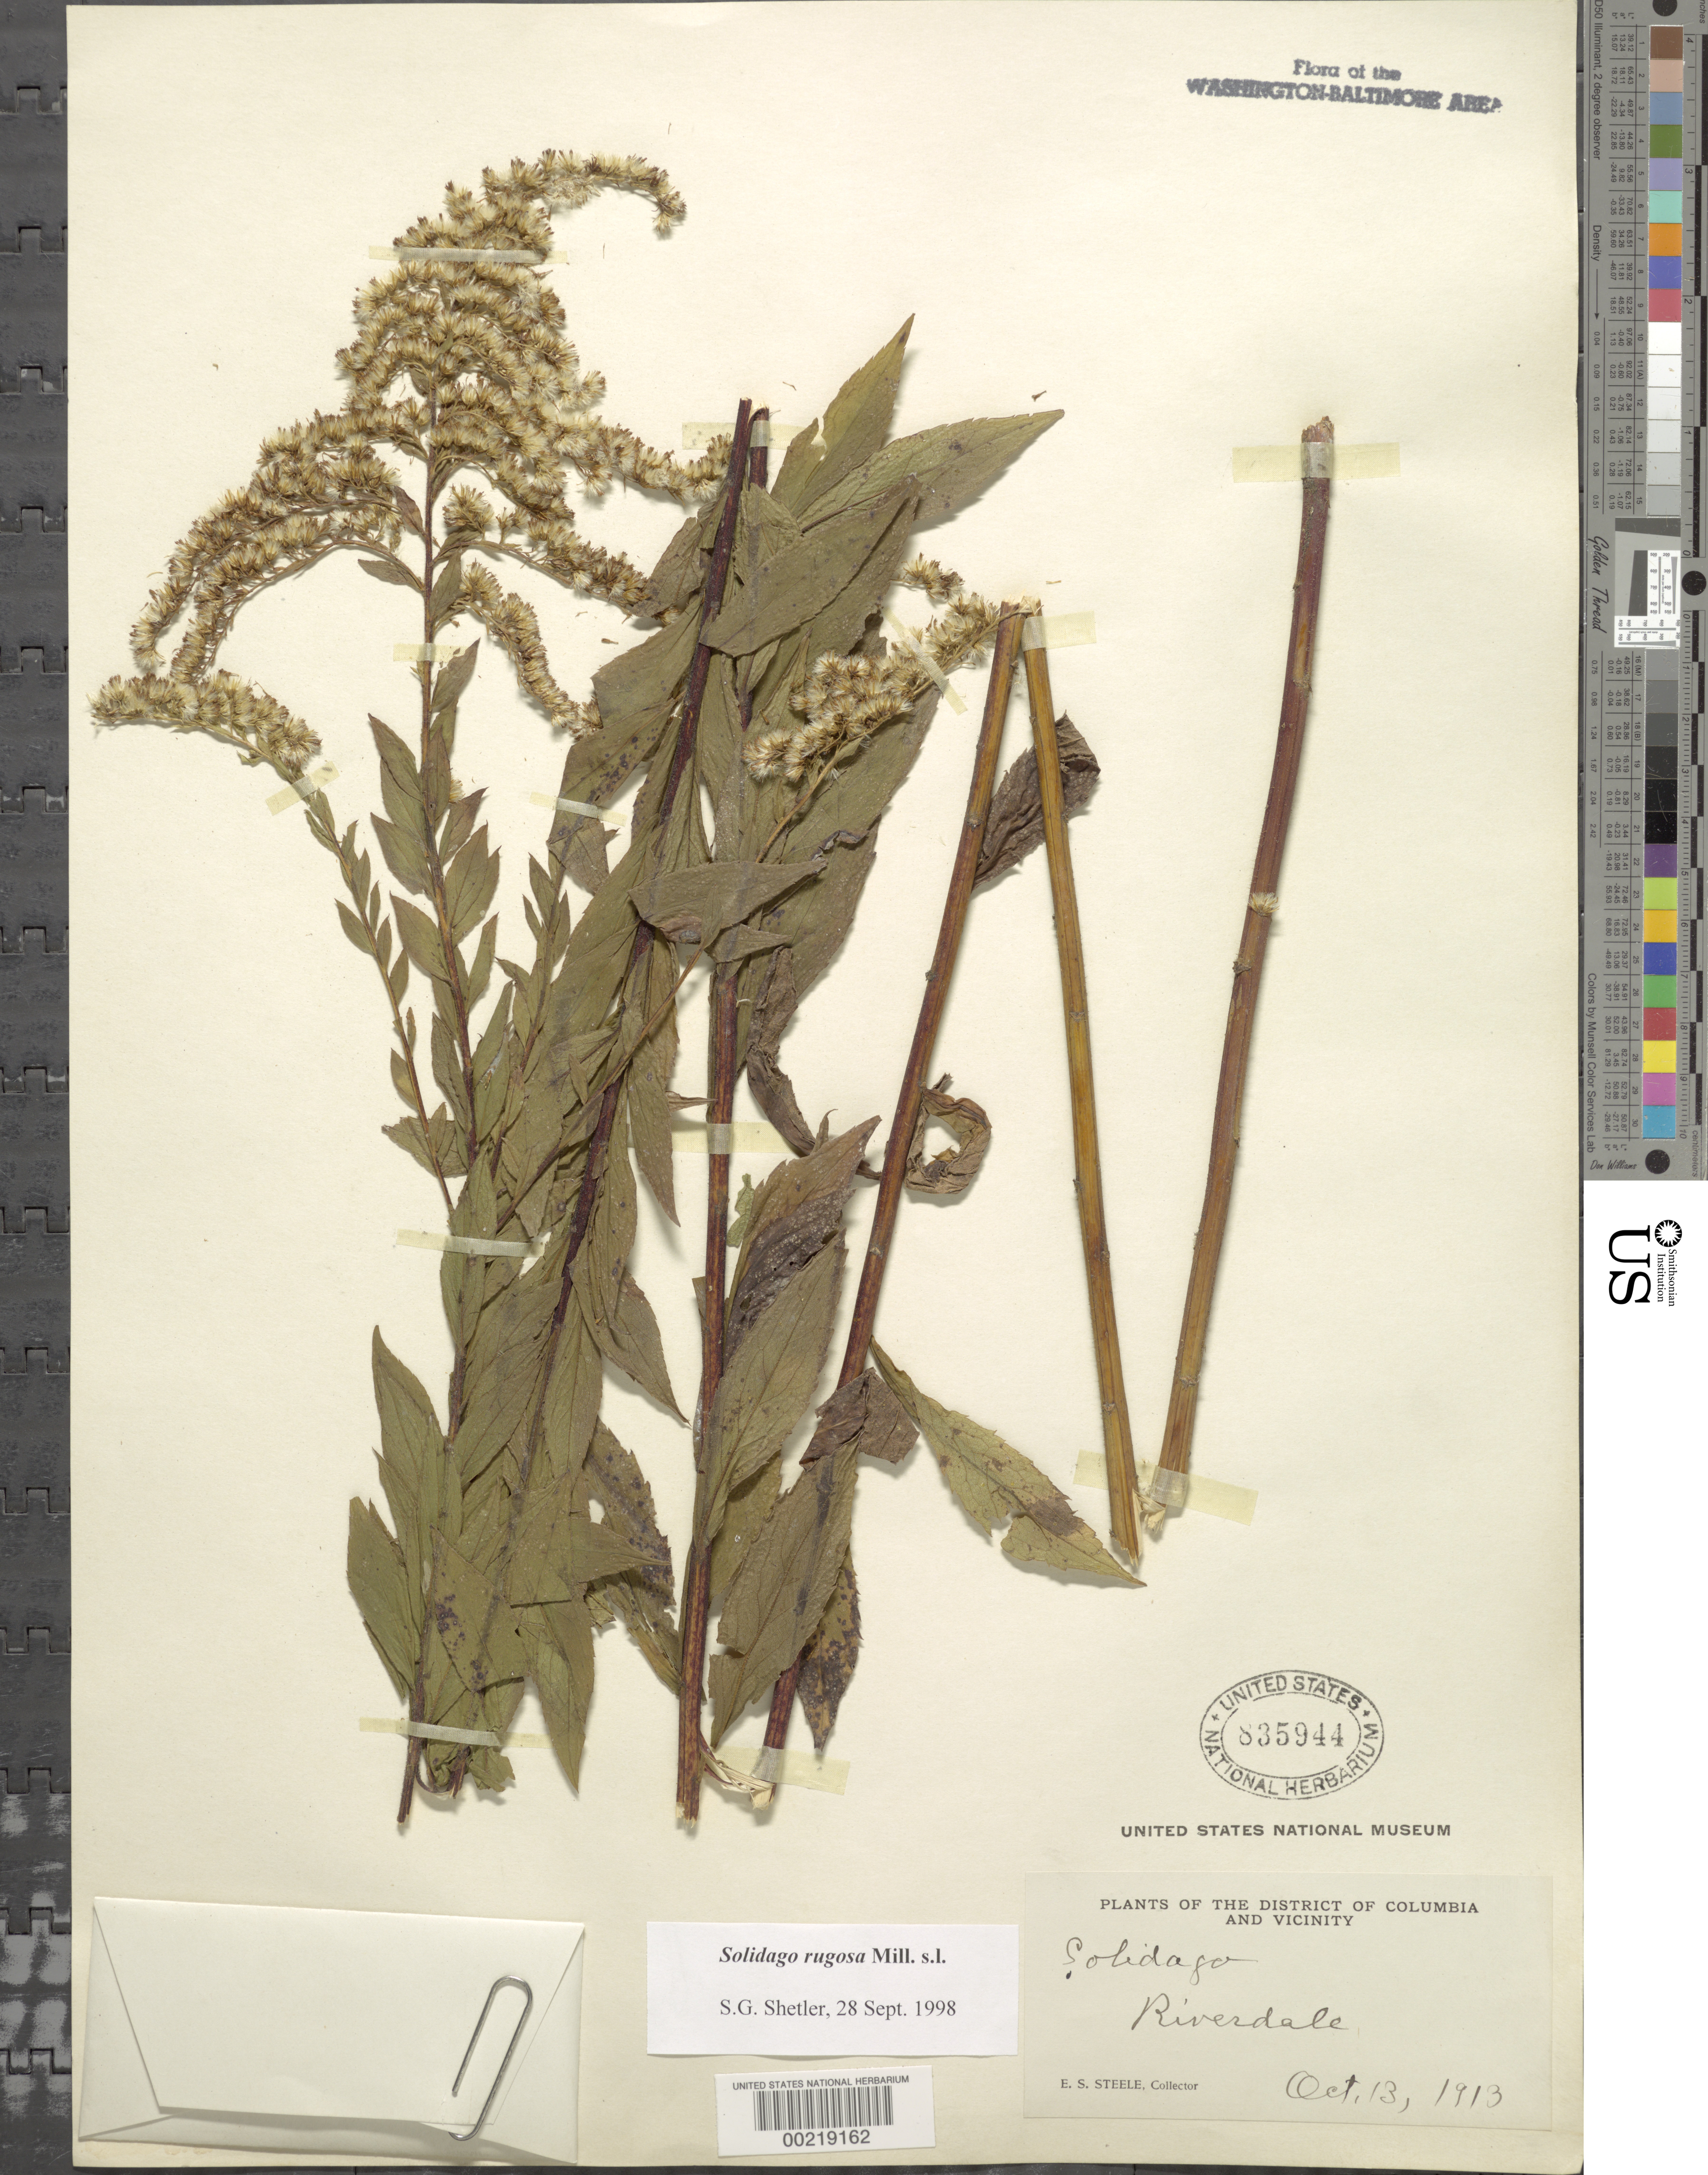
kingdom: Plantae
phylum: Tracheophyta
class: Magnoliopsida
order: Asterales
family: Asteraceae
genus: Solidago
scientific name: Solidago rugosa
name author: Mill.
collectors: E. Steele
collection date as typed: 13 Oct 1913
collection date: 1913-10-13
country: United States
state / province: Maryland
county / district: Prince George's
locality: Riverdale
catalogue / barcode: US 835944